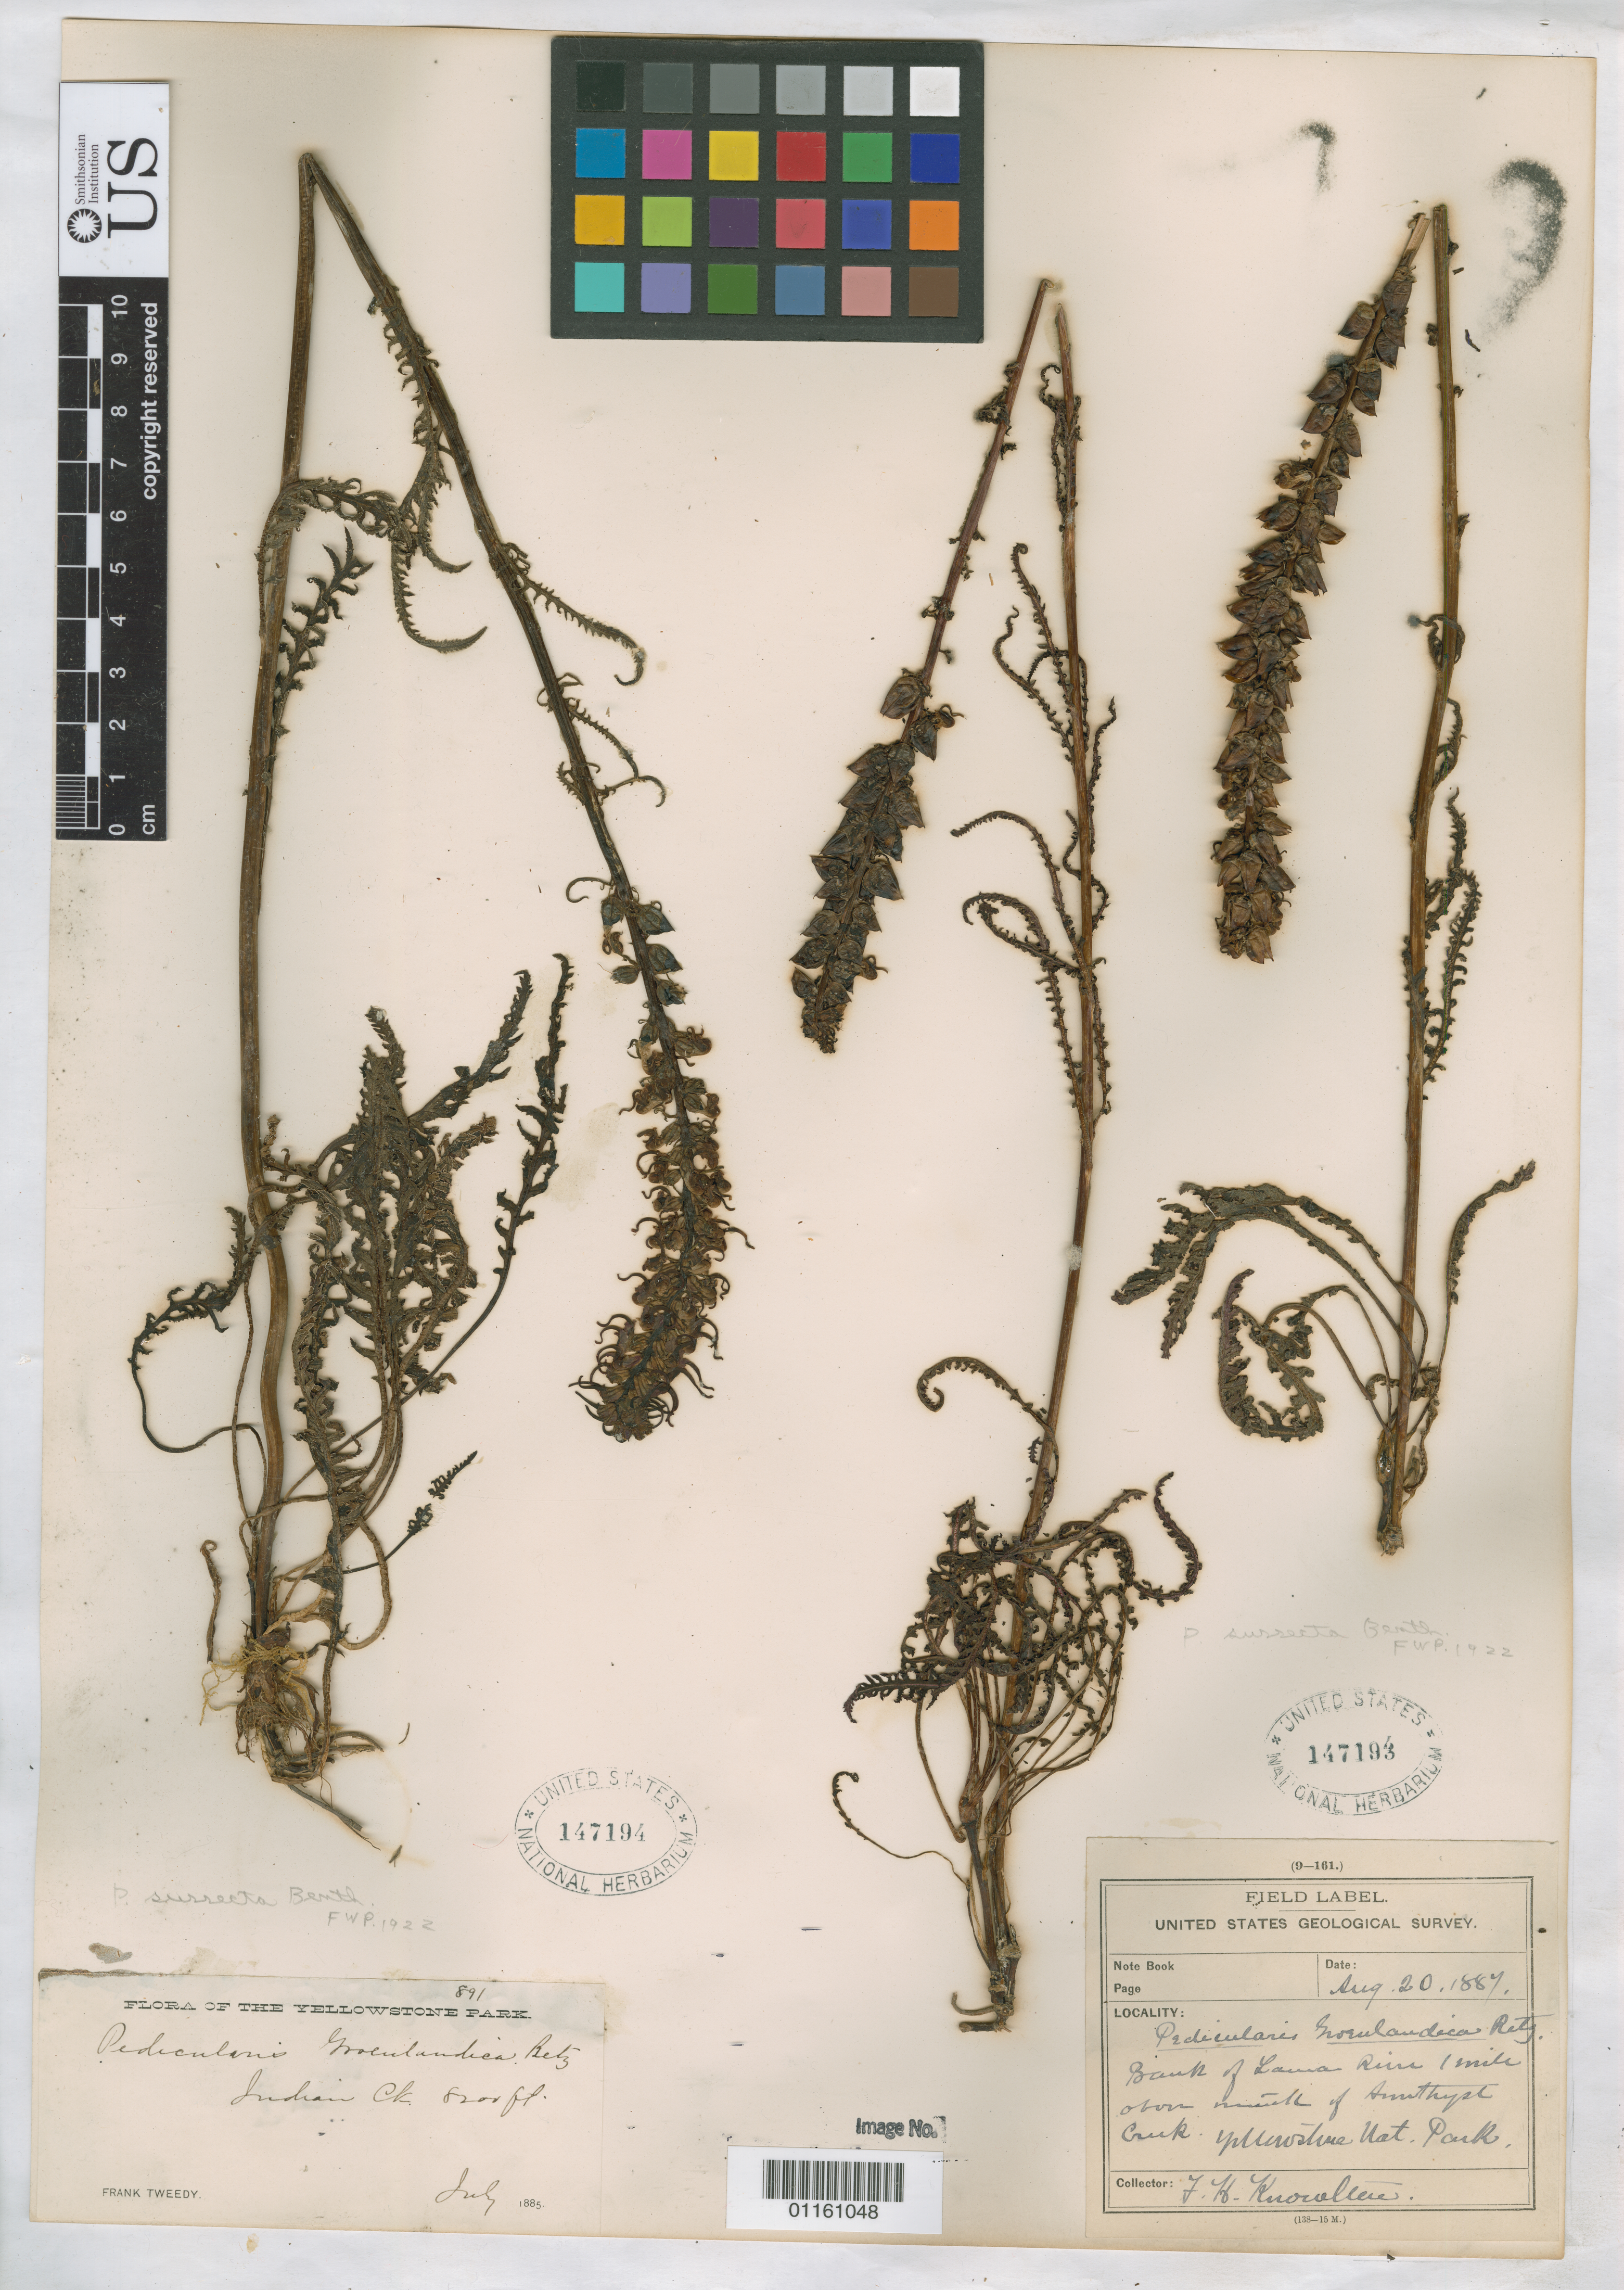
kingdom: Plantae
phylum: Tracheophyta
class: Magnoliopsida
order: Lamiales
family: Orobanchaceae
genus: Pedicularis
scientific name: Pedicularis groenlandica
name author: Retz.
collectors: F. H. Knowlton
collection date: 1887-08-20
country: United States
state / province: Wyoming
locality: Bank of Lamae River, 1 mile above mouth of Amethyst Creek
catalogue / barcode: US 147193-2